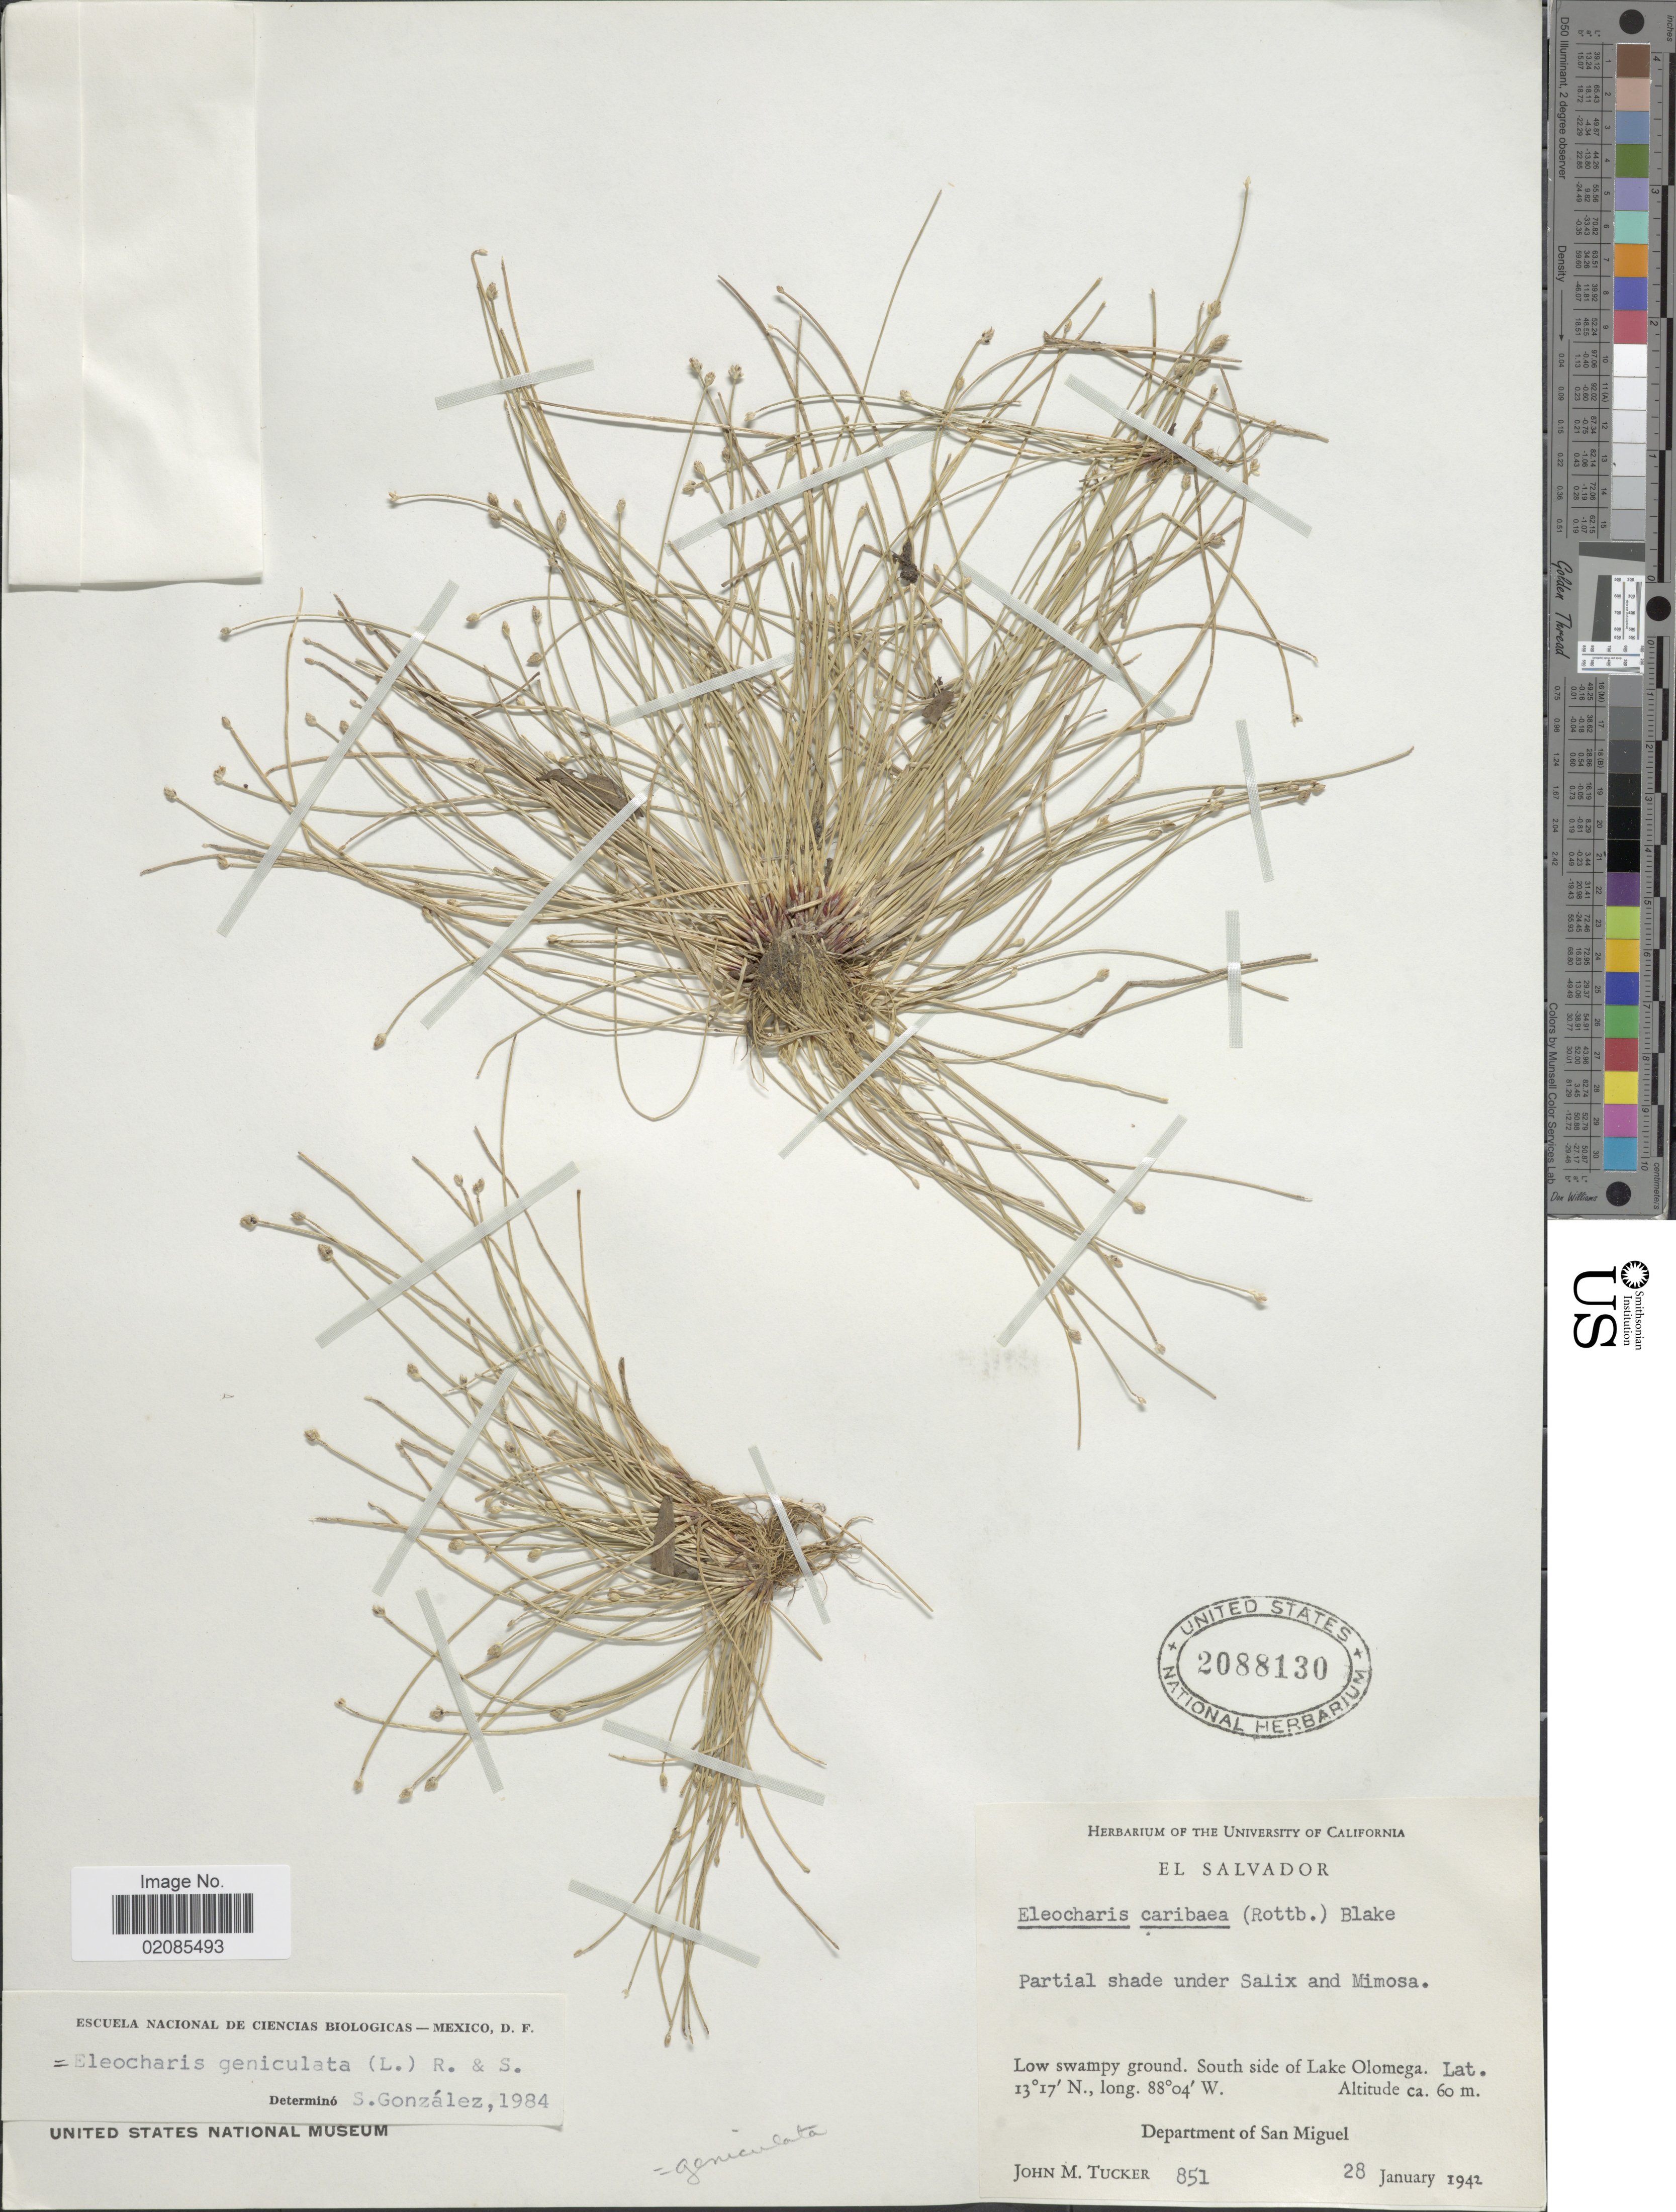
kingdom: Plantae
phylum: Tracheophyta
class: Liliopsida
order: Poales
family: Cyperaceae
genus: Eleocharis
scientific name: Eleocharis geniculata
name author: (L.) Roem. & Schult.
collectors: J. M. Tucker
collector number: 851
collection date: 1942-01-28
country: El Salvador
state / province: San Miguel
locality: South side of Lake Olomega.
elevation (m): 60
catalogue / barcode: US 2088130